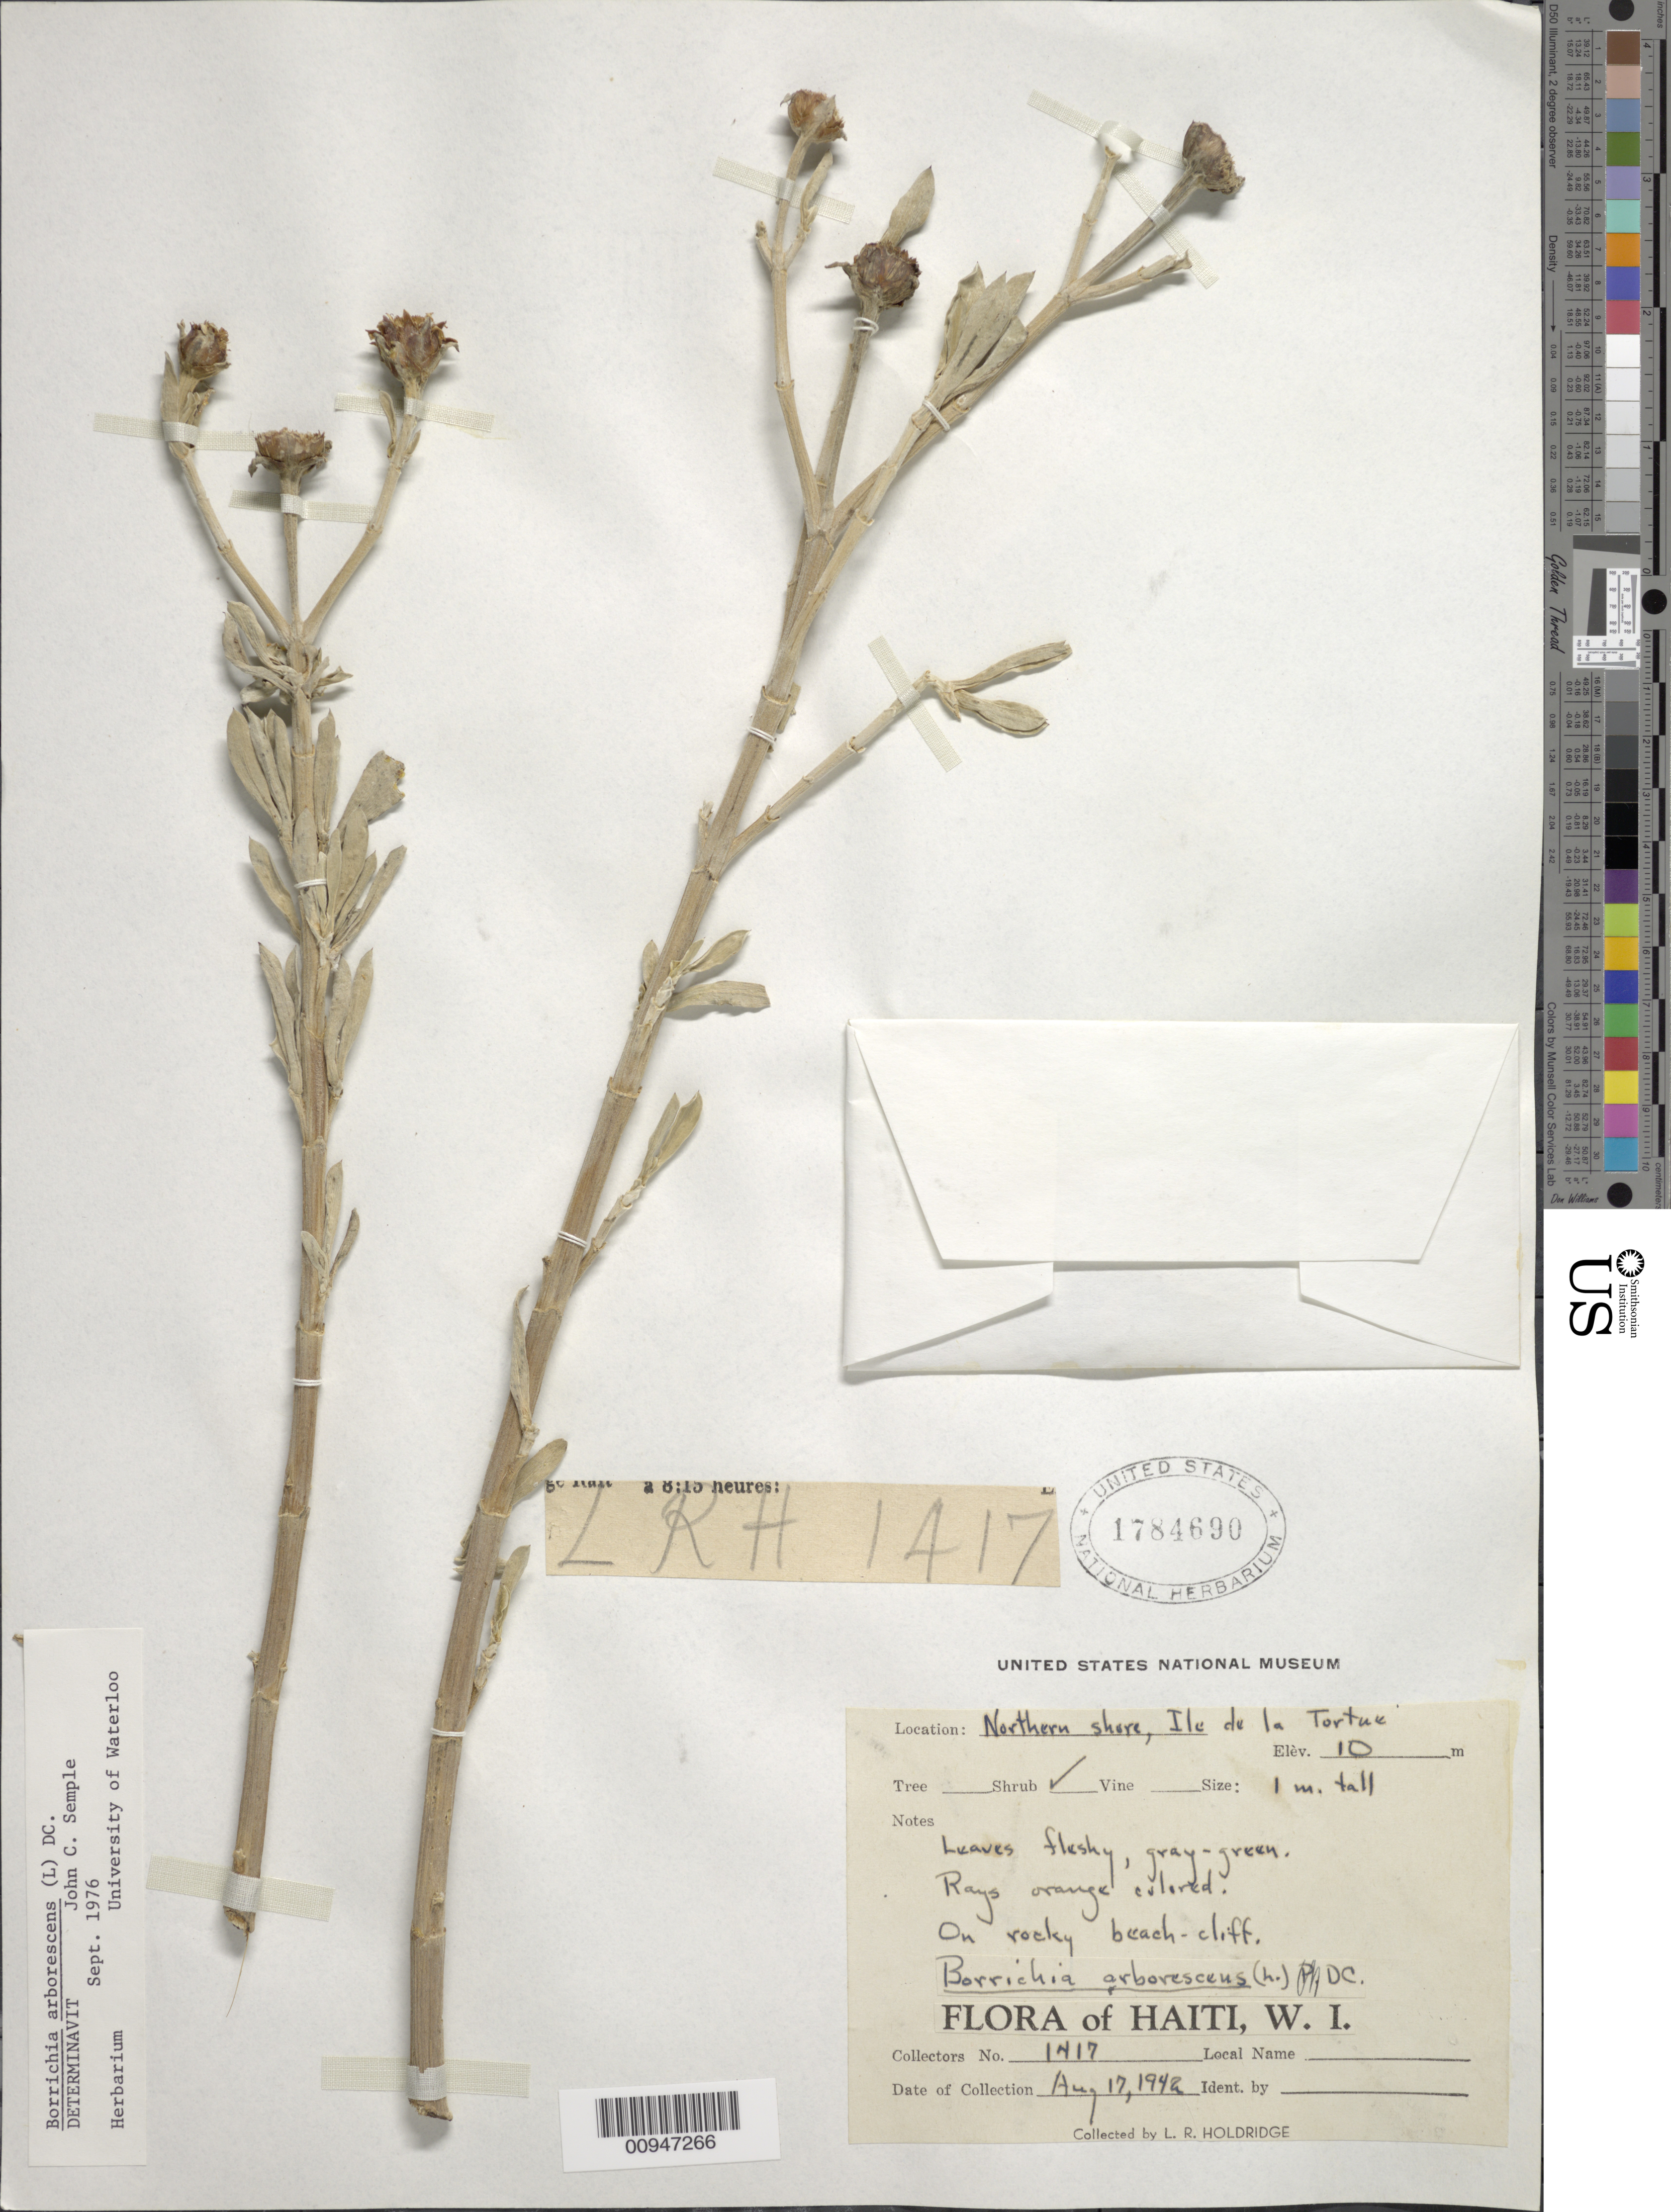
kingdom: Plantae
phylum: Tracheophyta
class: Magnoliopsida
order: Asterales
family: Asteraceae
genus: Borrichia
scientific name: Borrichia arborescens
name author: (L.) DC.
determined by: Semple, J. C.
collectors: L. Holdridge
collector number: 1417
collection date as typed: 17 Aug 1942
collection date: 1942-08-17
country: Haiti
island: Ile de la Tortue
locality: Northern shore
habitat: On rocky beach-cliff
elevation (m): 10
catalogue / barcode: US 1784690